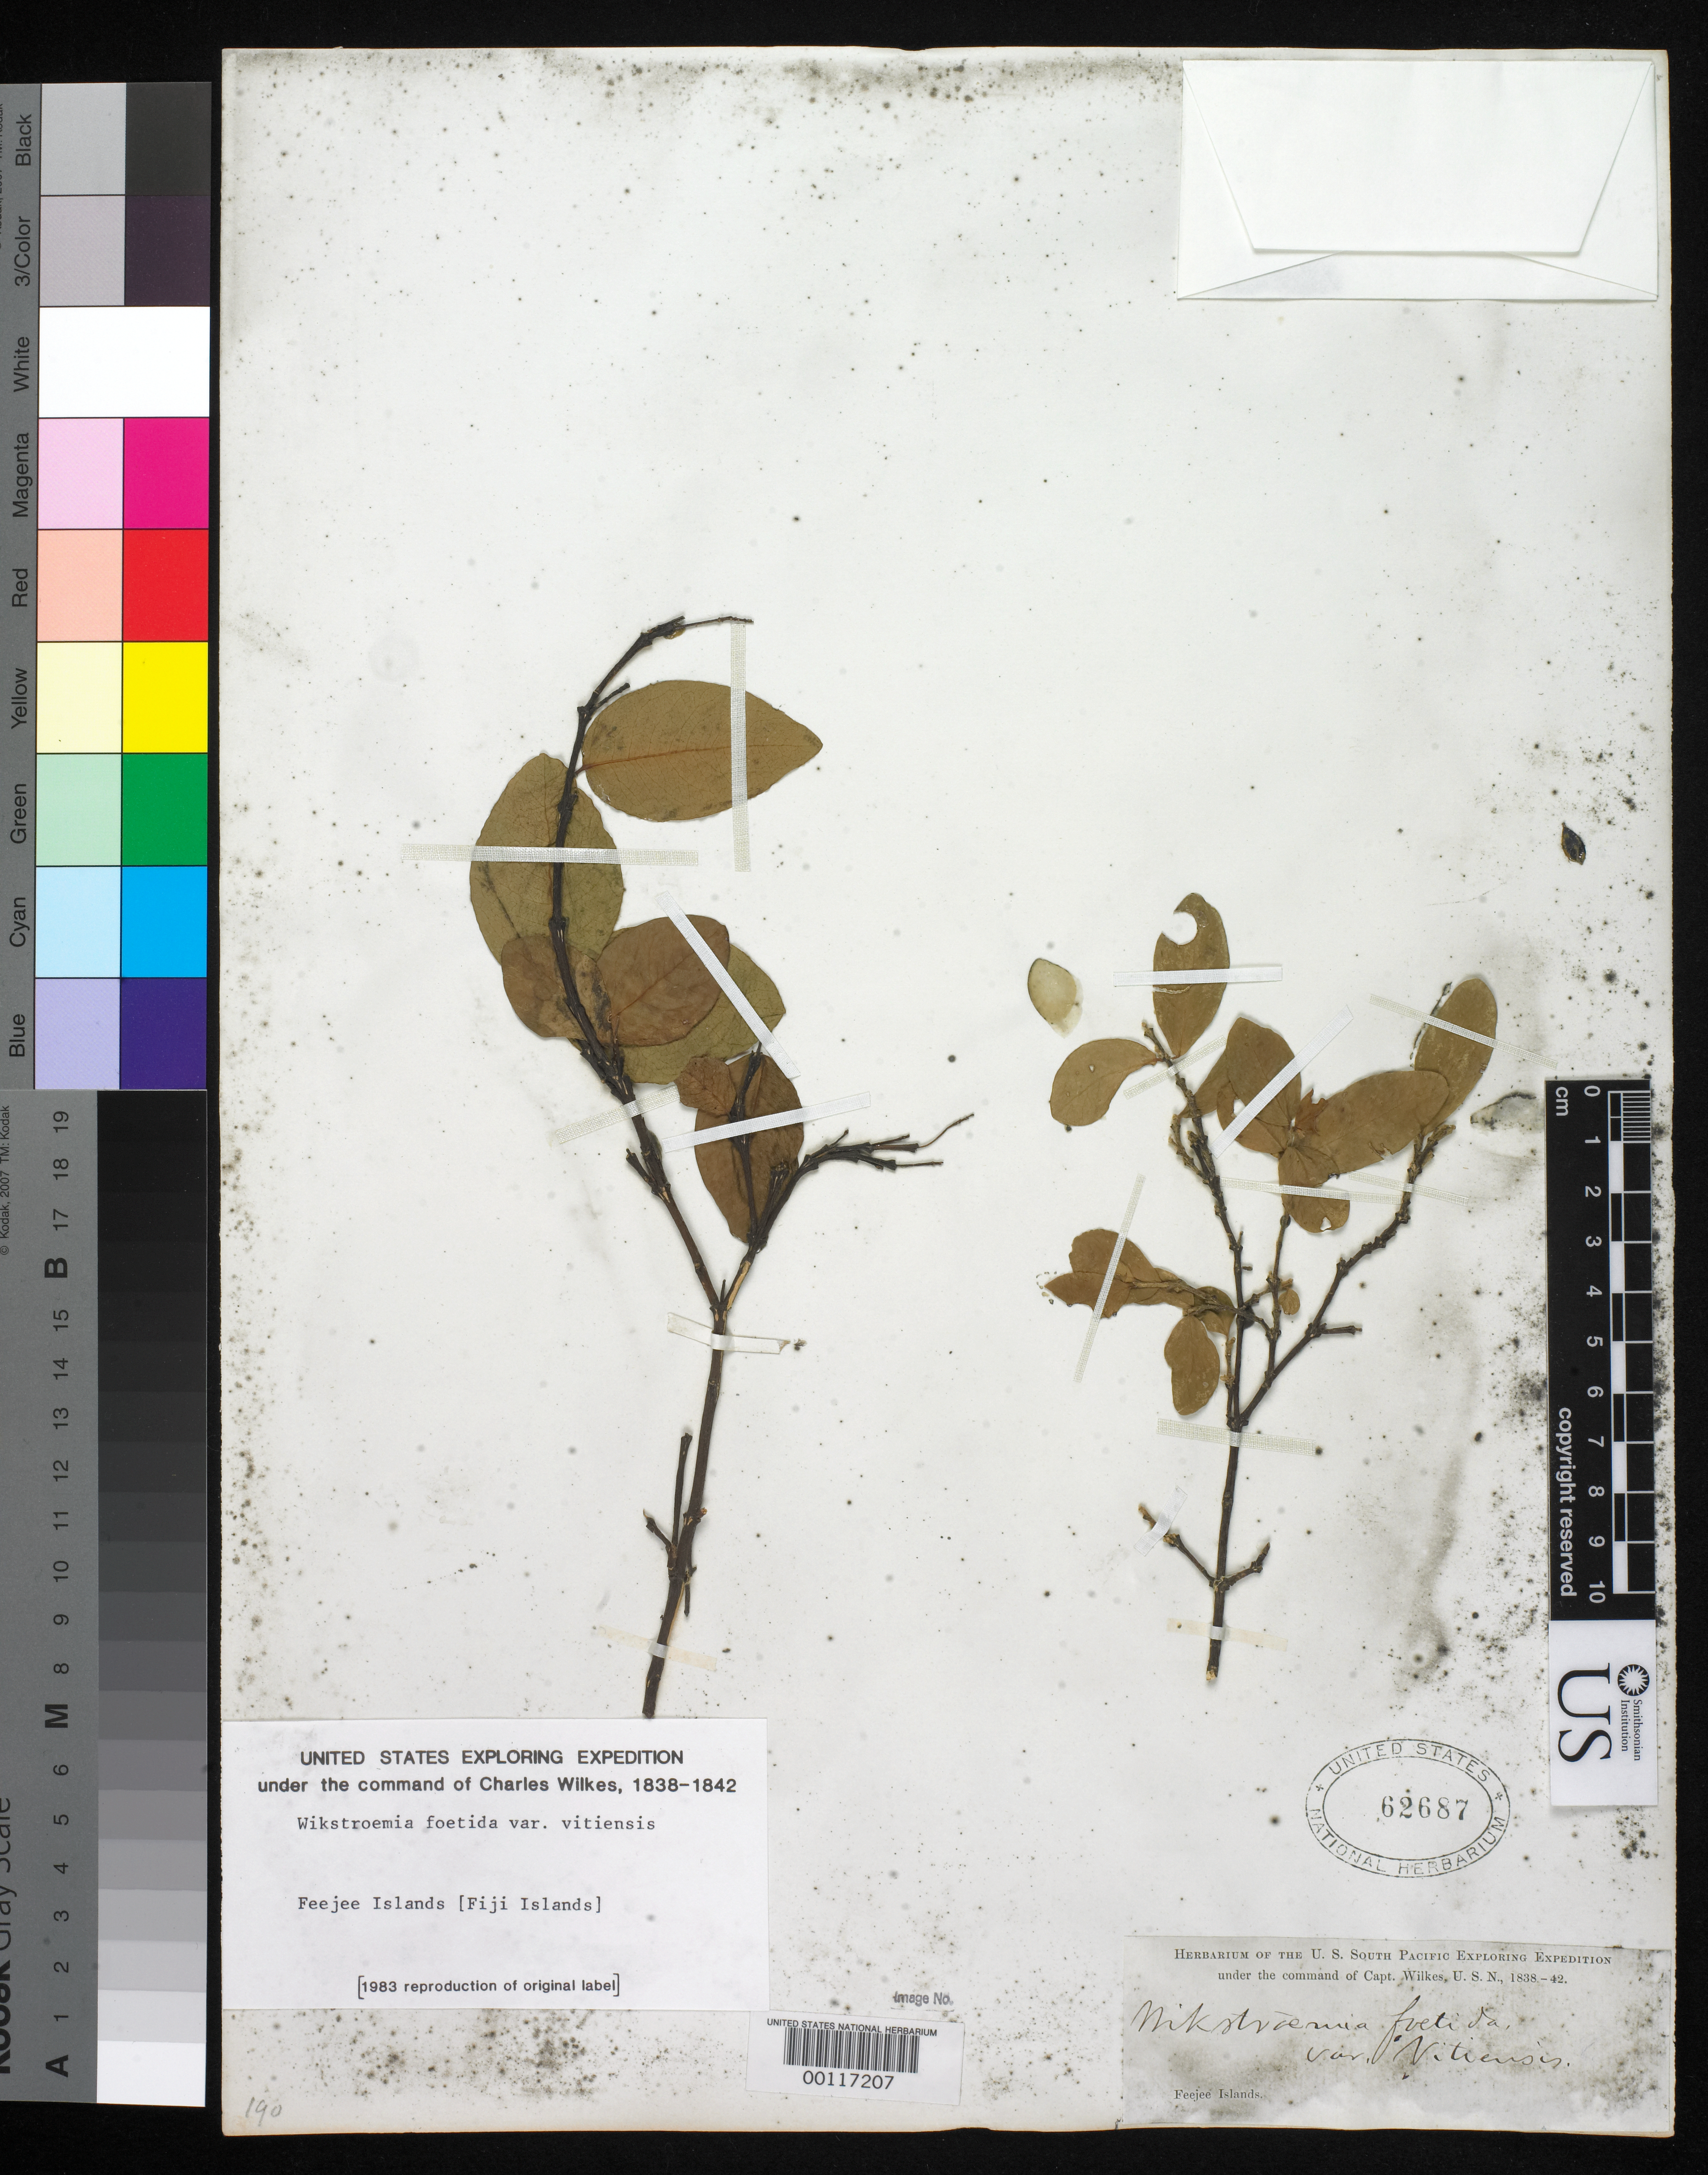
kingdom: Plantae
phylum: Tracheophyta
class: Magnoliopsida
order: Malvales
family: Thymelaeaceae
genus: Wikstroemia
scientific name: Wikstroemia foetida var. vitiensis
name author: A. Gray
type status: Type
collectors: Wilkes Explor. Exped.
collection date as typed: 1838 to -- --- 1842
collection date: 1838/1842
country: Fiji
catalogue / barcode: US 62687